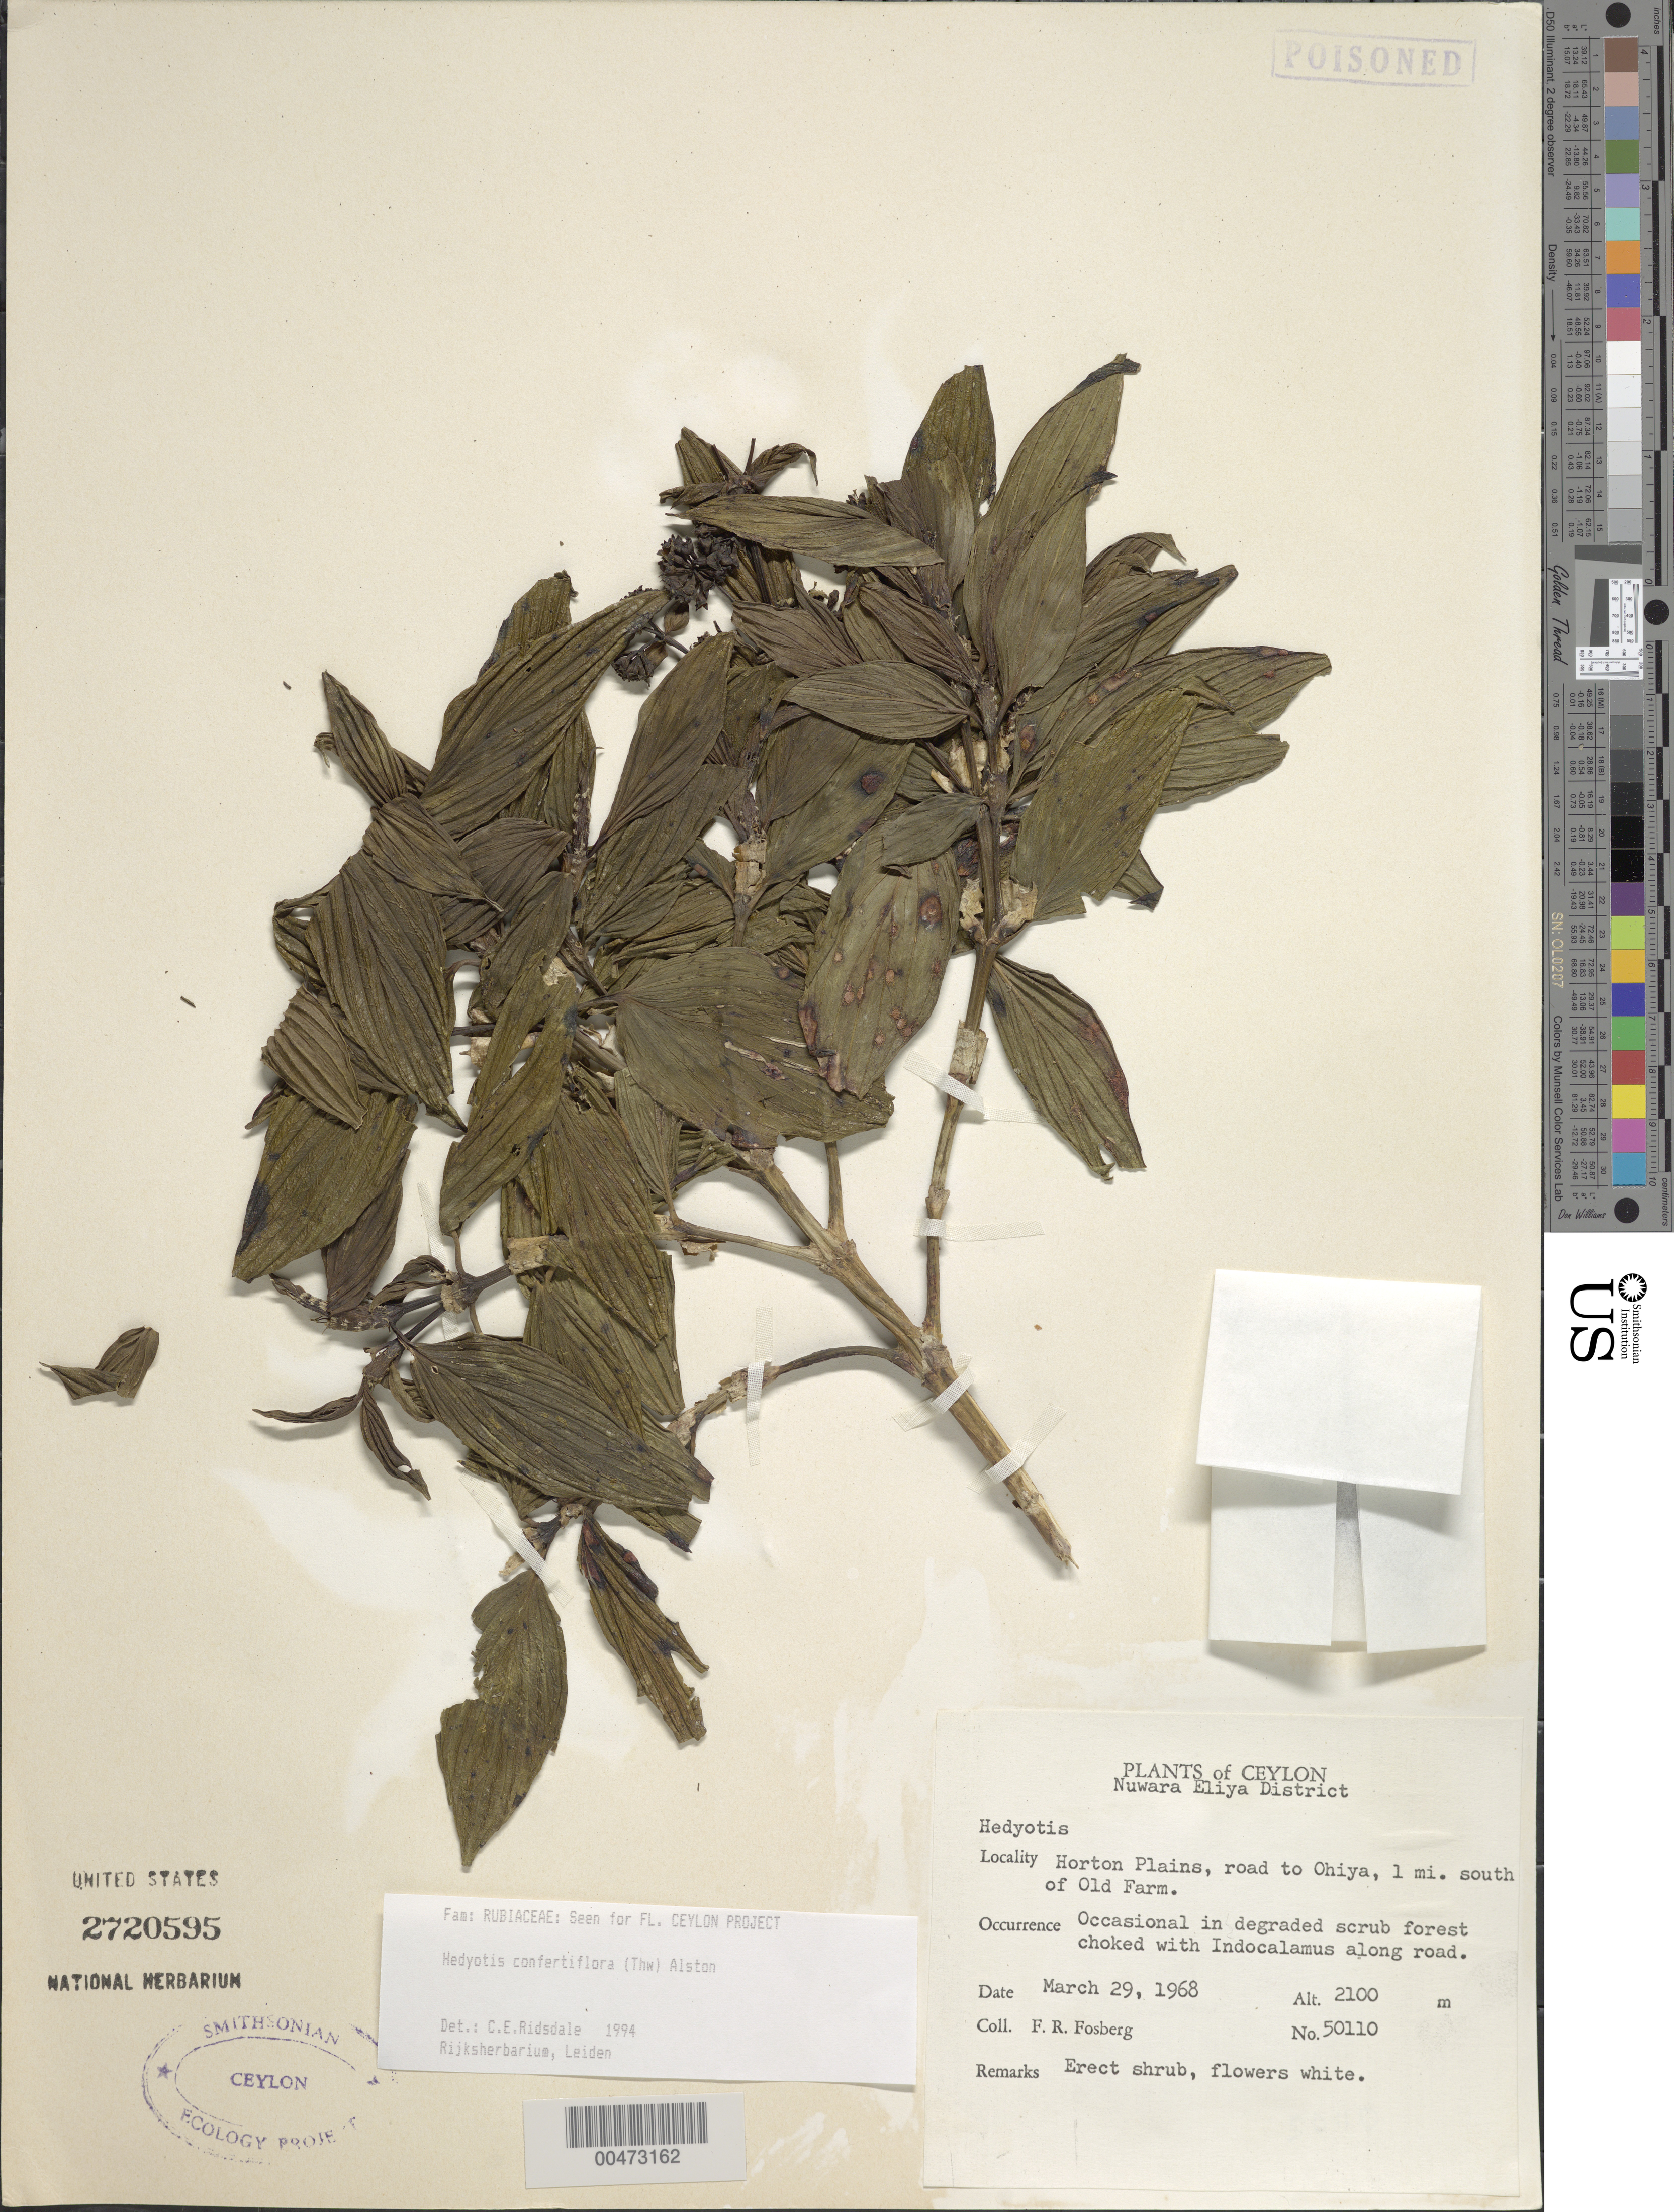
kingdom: Plantae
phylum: Tracheophyta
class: Magnoliopsida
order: Gentianales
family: Rubiaceae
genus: Hedyotis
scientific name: Hedyotis confertiflora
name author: (Thwaites) Alston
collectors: F. R. Fosberg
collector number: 50110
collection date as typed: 29 Mar 1968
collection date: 1968-03-29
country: Sri Lanka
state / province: Central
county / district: Nuwara Eliya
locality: Horton Plains, rd to Ohiya, 1 mi S of Old Farm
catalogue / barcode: US 2720595